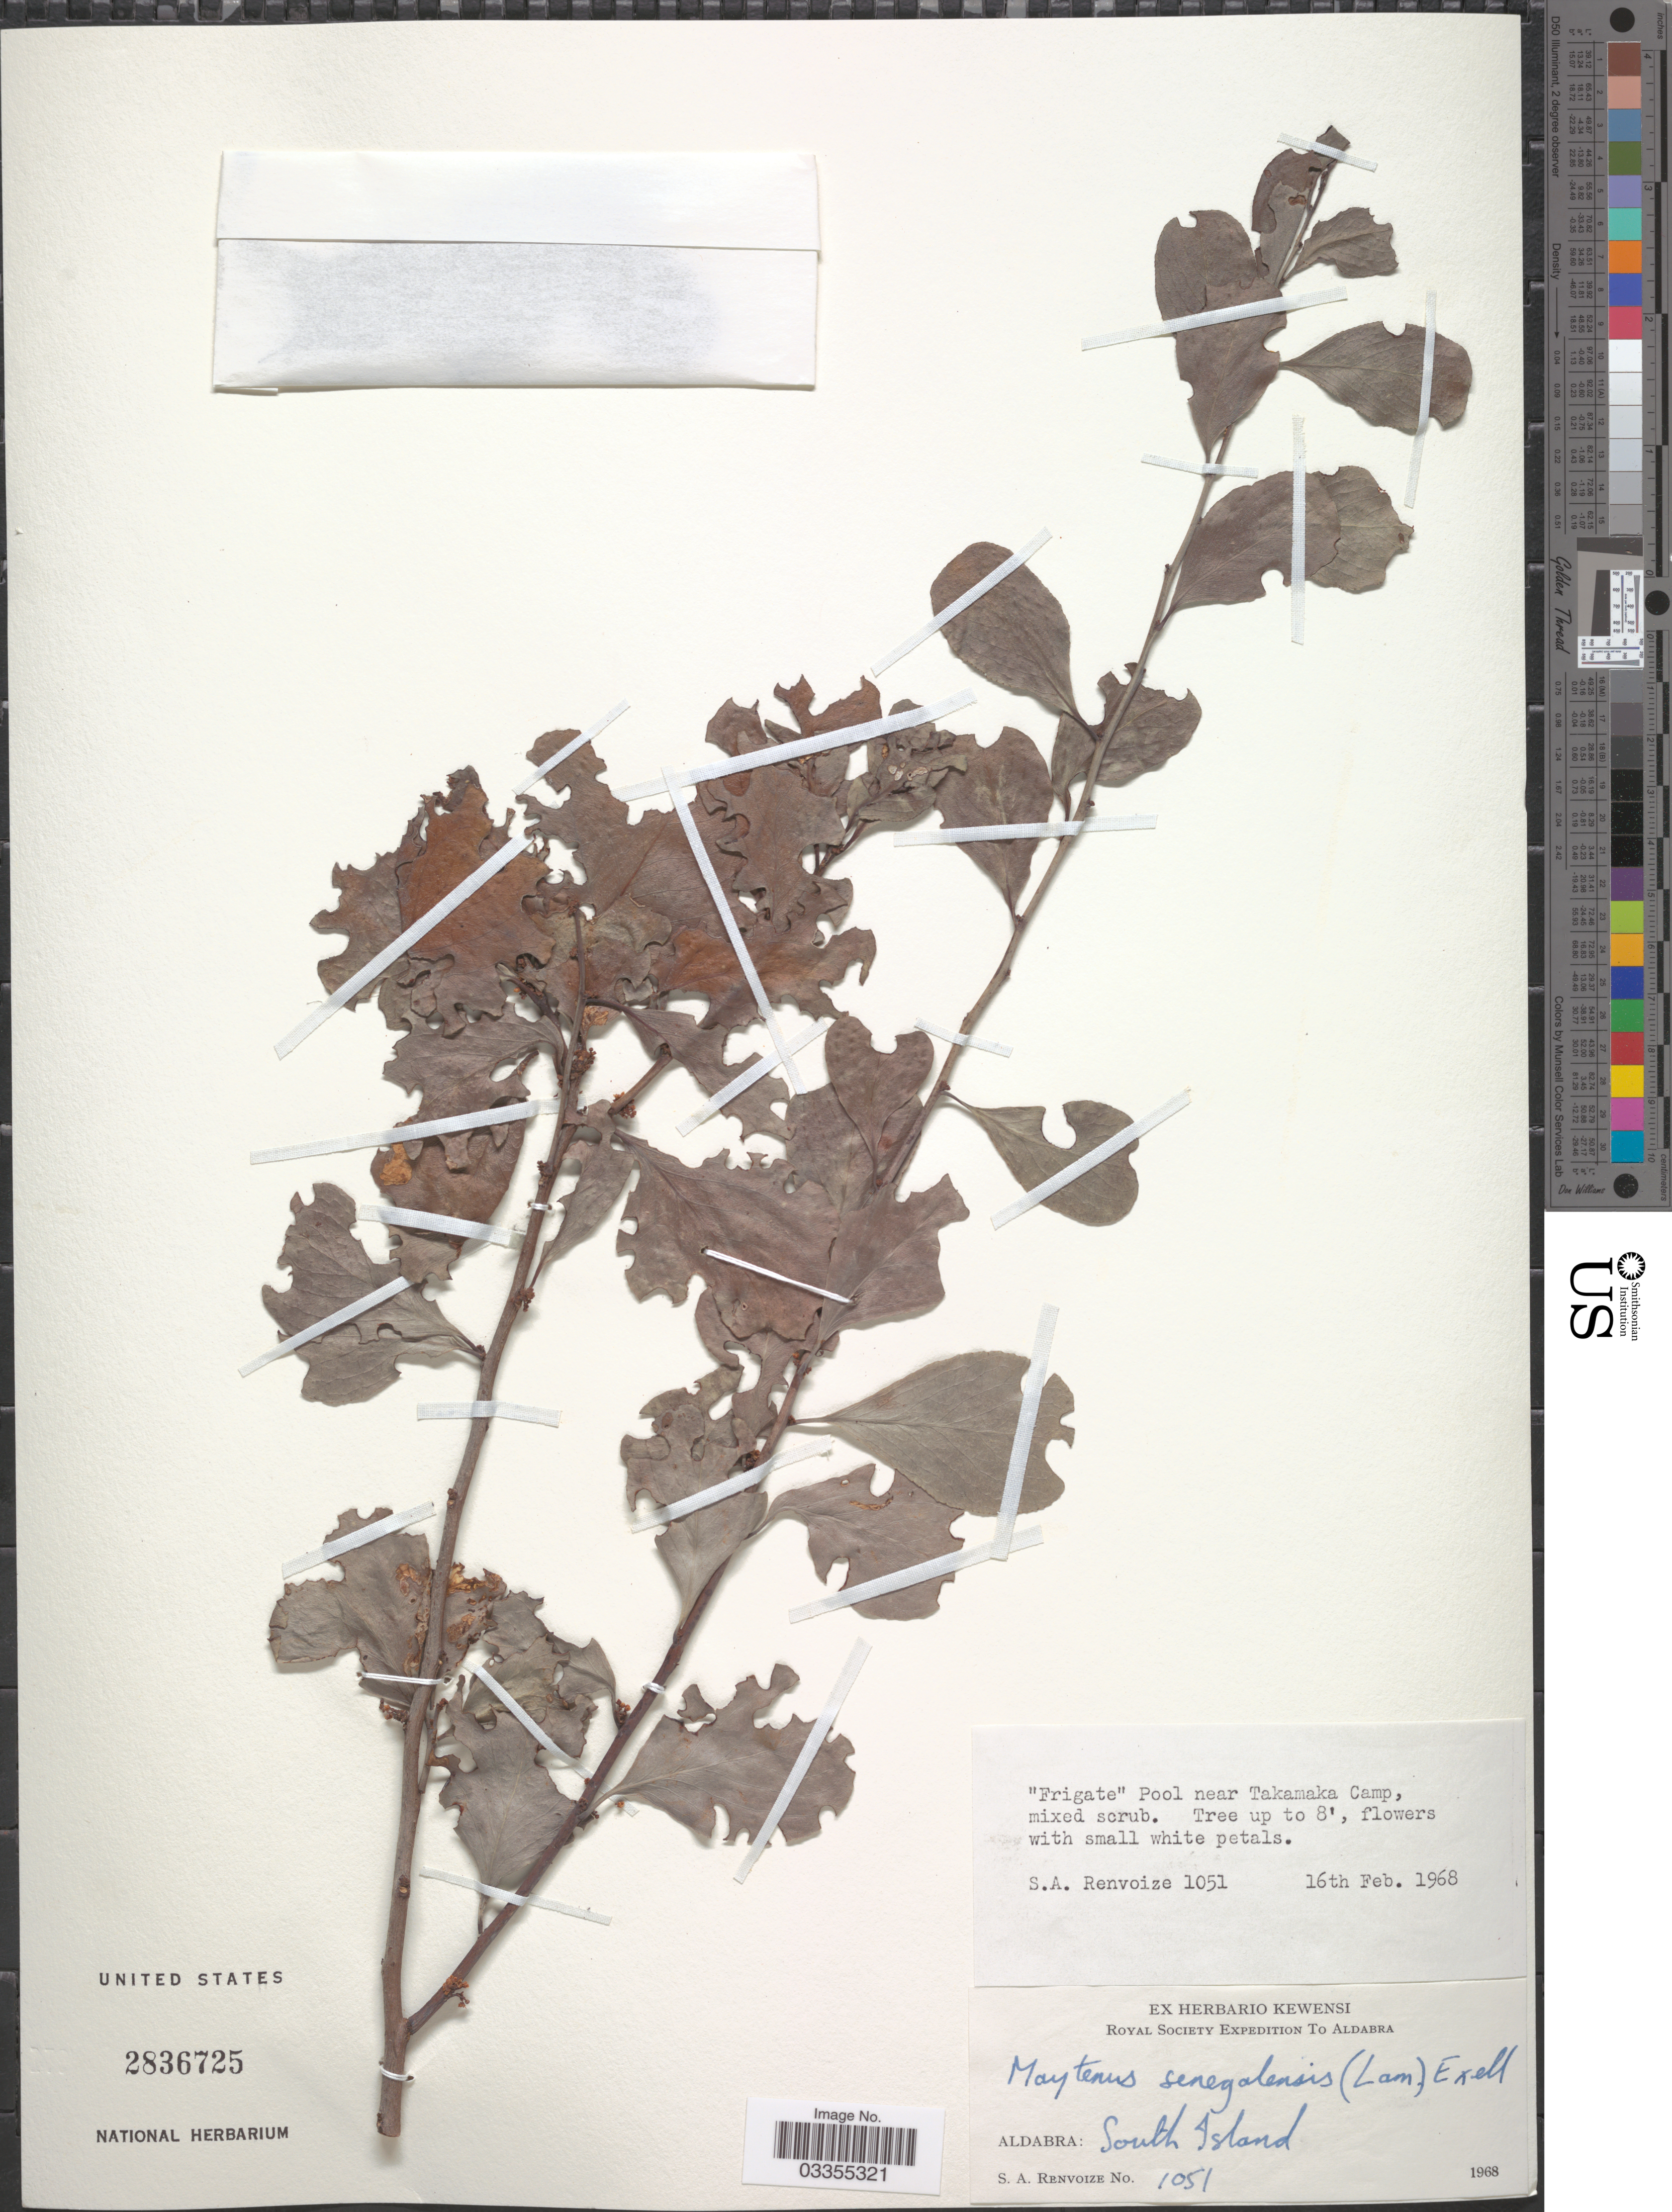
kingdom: Plantae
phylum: Tracheophyta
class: Magnoliopsida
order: Celastrales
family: Celastraceae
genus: Gymnosporia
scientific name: Gymnosporia grossulariae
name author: (Tul.) Loes.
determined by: Strong, Mark T., (BOT), Smithsonian Institution - National Museum of Natural History (UNITED STATES)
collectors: S. A. Renvoize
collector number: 1051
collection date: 1968-02-16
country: Seychelles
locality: Frigate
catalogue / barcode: US 2836725